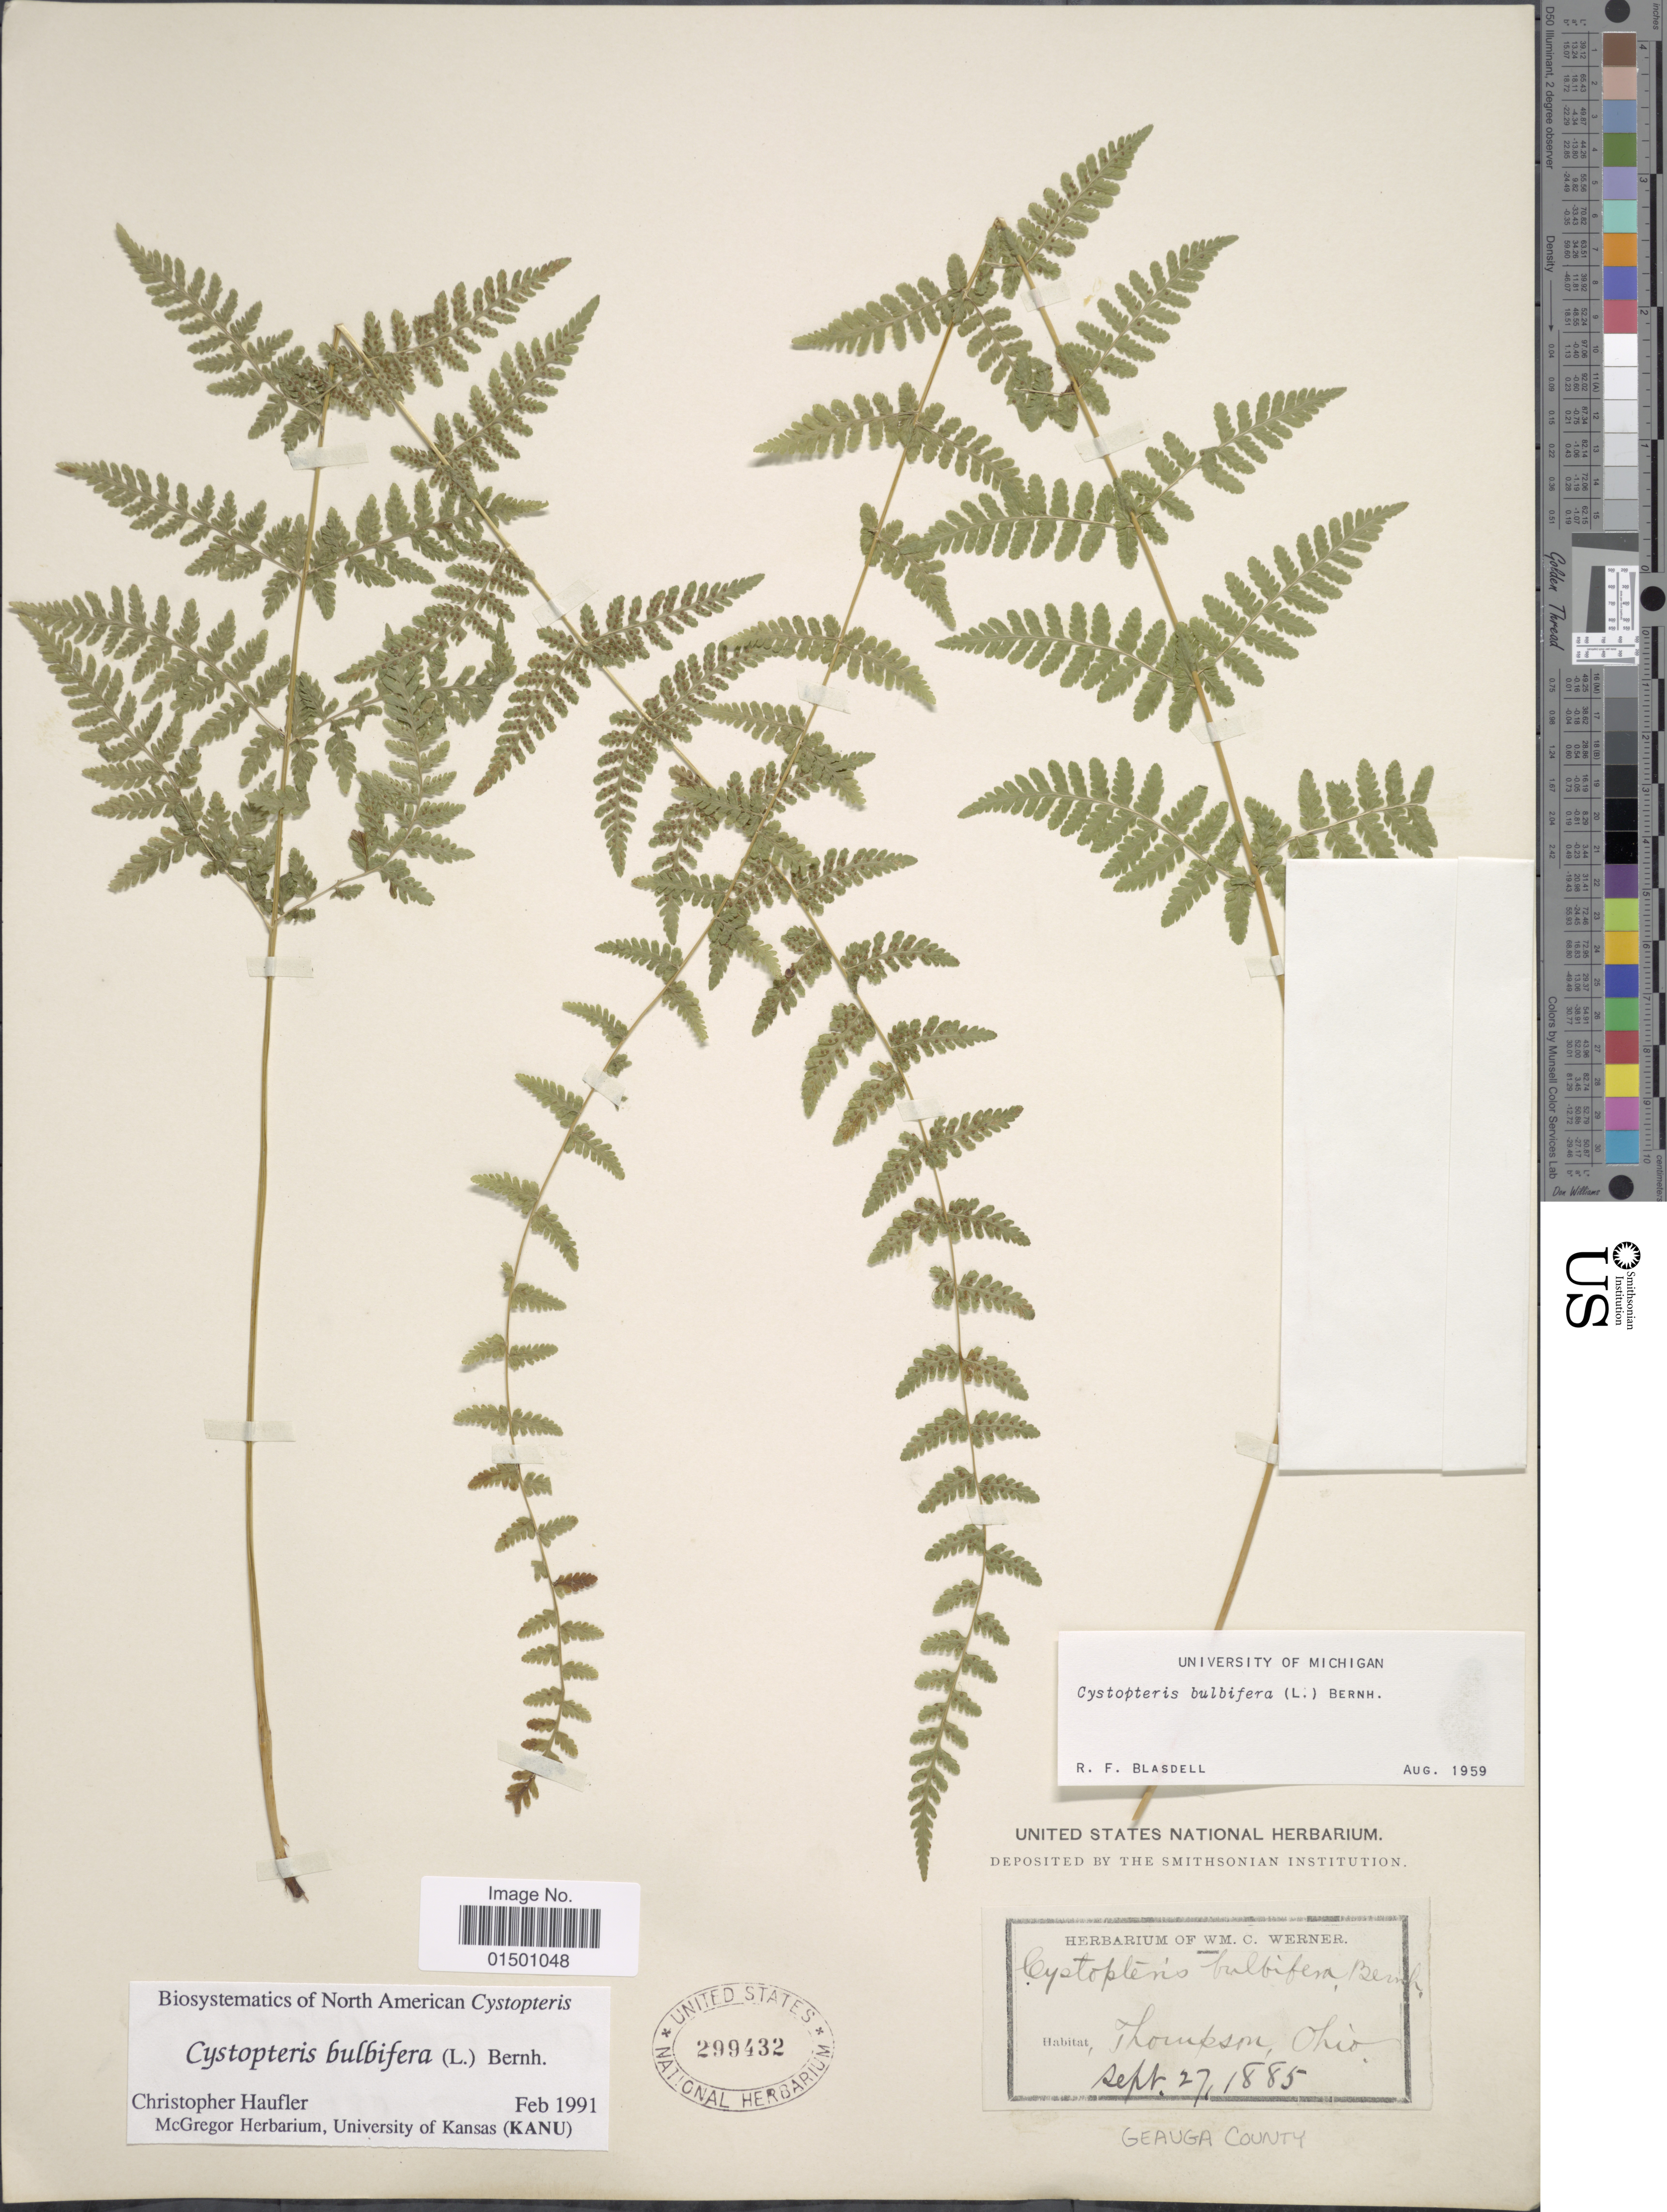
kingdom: Plantae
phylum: Tracheophyta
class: Polypodiopsida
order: Polypodiales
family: Cystopteridaceae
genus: Cystopteris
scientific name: Cystopteris bulbifera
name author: (L.) Bernh.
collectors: ex herb. Wm. C. Werner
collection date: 1885-09-27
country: United States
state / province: Ohio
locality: Thompson, Geauga County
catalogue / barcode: US 299432